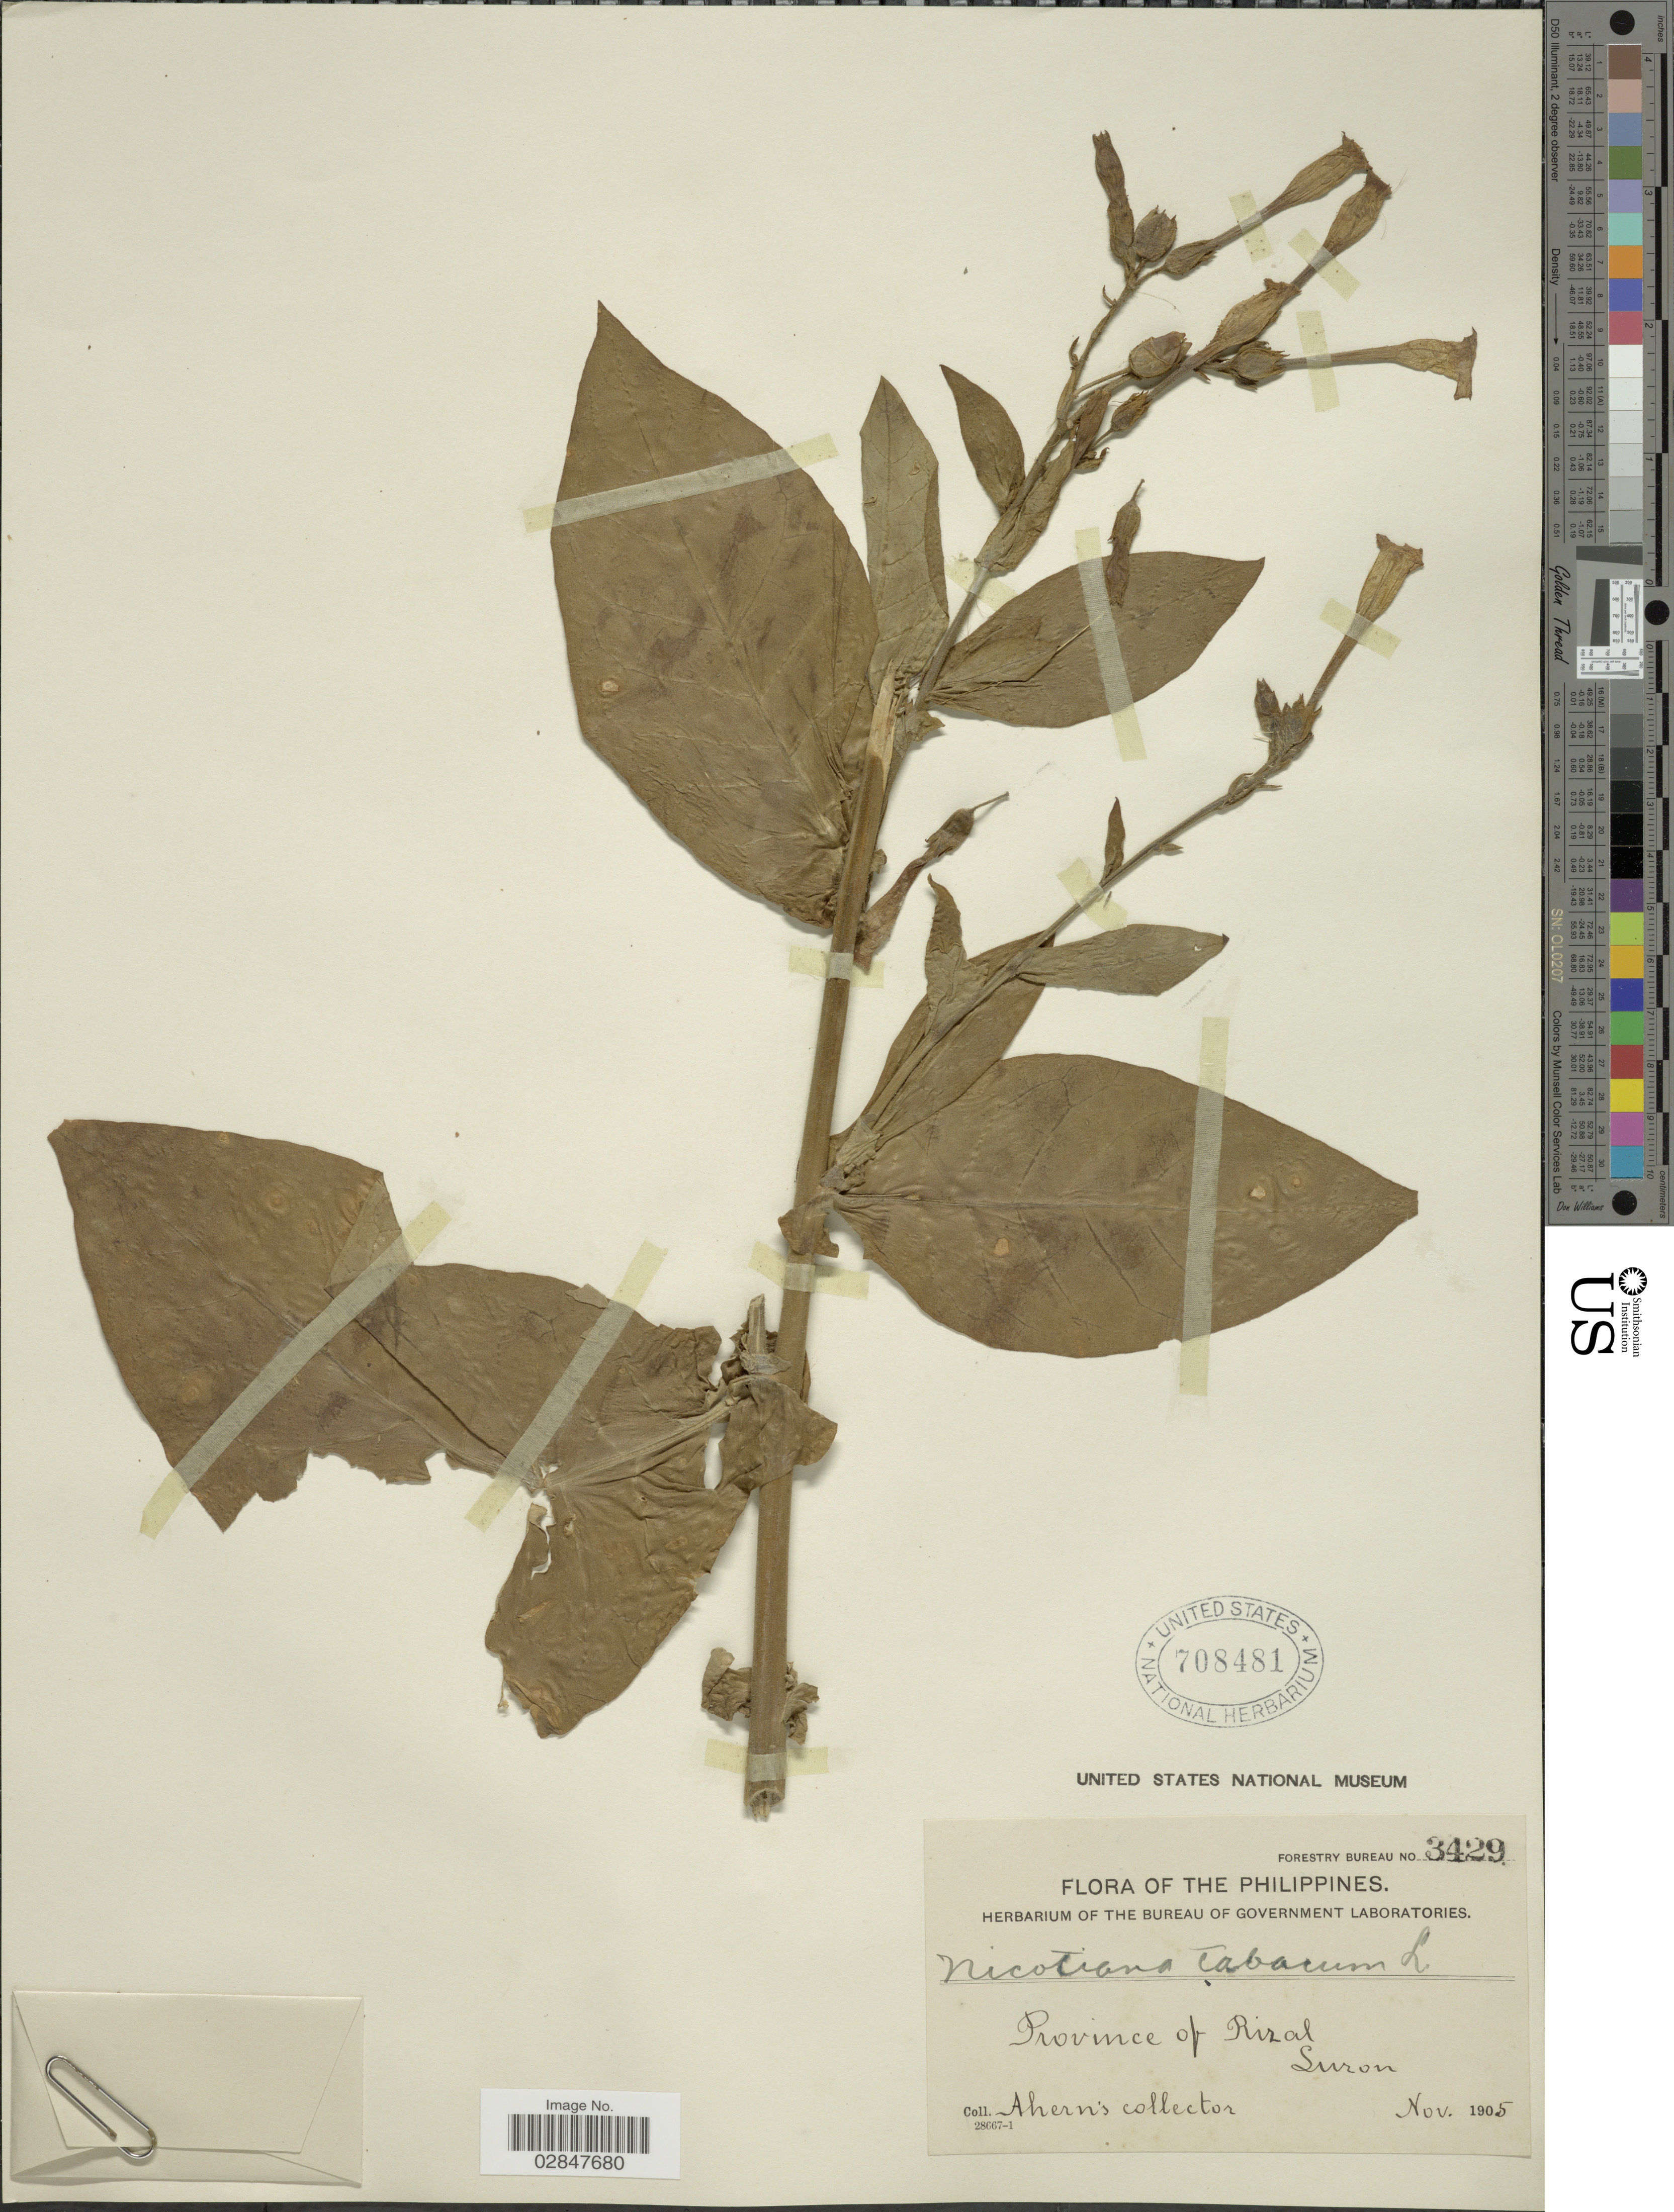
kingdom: Plantae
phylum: Tracheophyta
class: Magnoliopsida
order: Solanales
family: Solanaceae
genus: Nicotiana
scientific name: Nicotiana tabacum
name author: L.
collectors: Ahern's collector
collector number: Forestry Bureau 3429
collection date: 1905-11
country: Philippines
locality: Province of Rizal. Luzon.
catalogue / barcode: US 708481